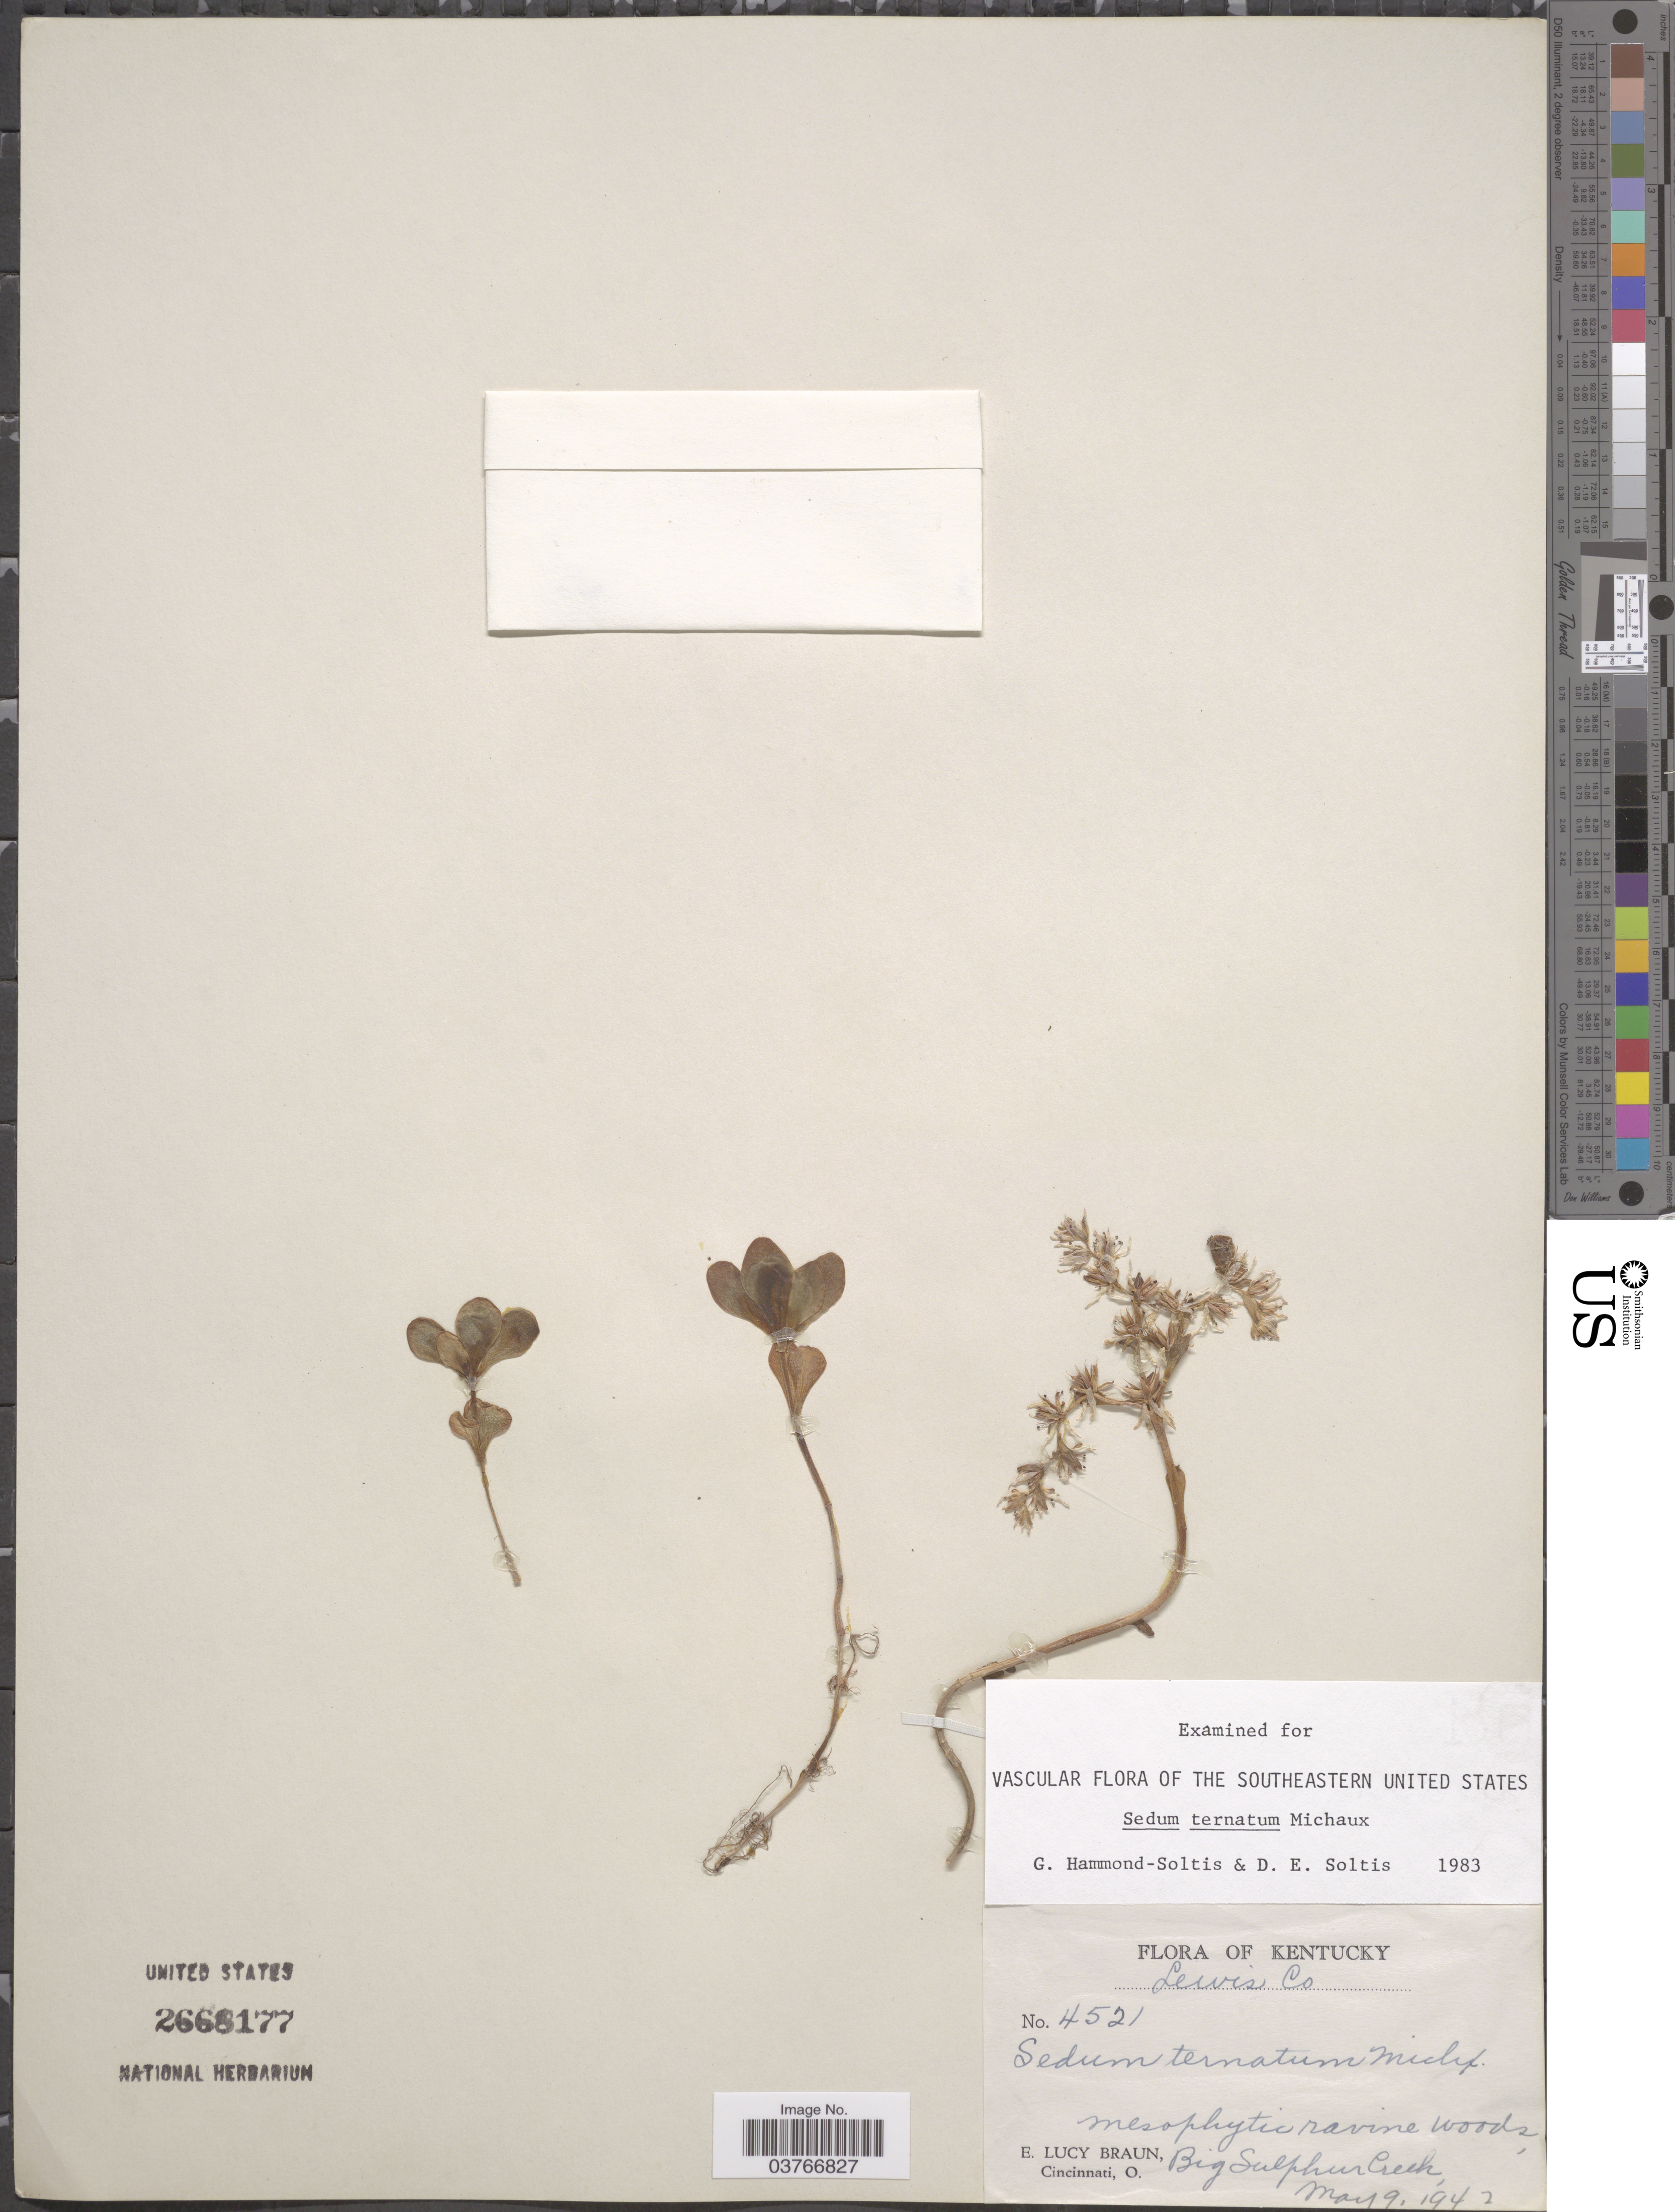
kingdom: Plantae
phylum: Tracheophyta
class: Magnoliopsida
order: Saxifragales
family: Crassulaceae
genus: Sedum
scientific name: Sedum ternatum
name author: Michx.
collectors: E. L. Braun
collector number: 4521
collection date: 1942-05-09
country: United States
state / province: Kentucky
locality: Lewis Co. Big Sulphur Creek.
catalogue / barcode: US 2668177